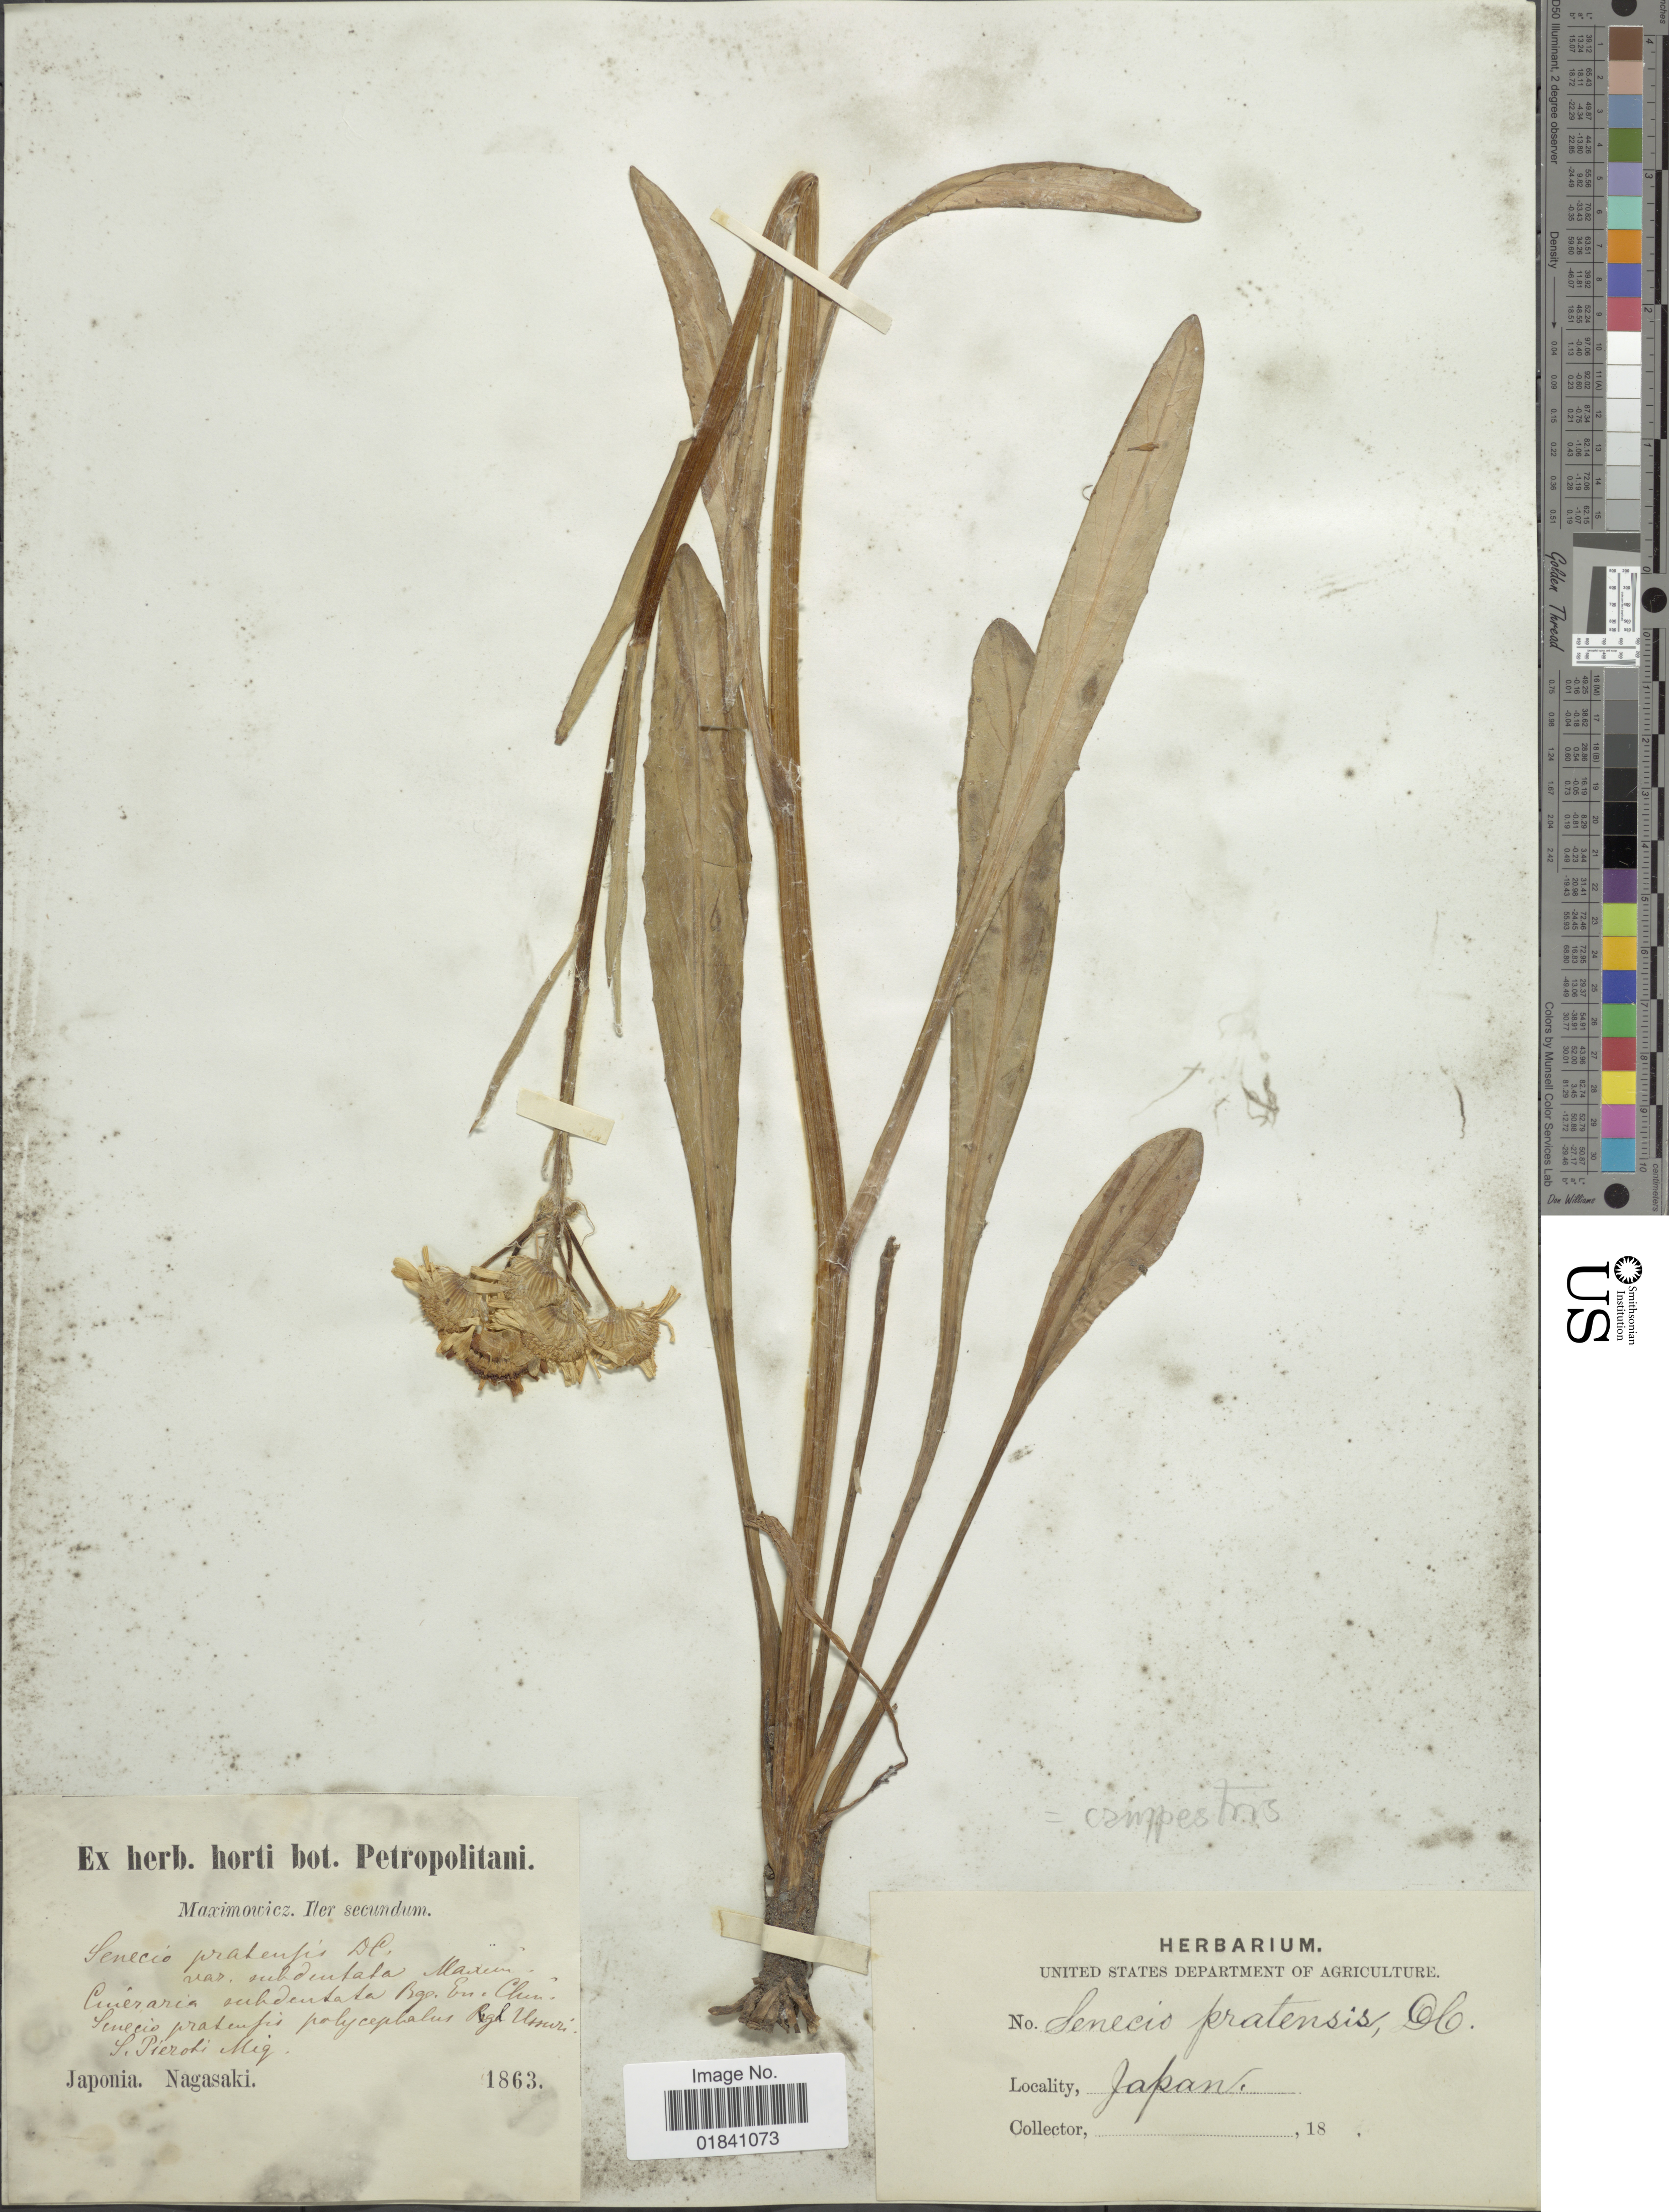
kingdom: Plantae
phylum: Tracheophyta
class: Magnoliopsida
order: Asterales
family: Asteraceae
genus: Senecio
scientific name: Senecio campestris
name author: DC.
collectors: -. Maximowicz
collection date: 1863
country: Japan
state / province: Nagasaki